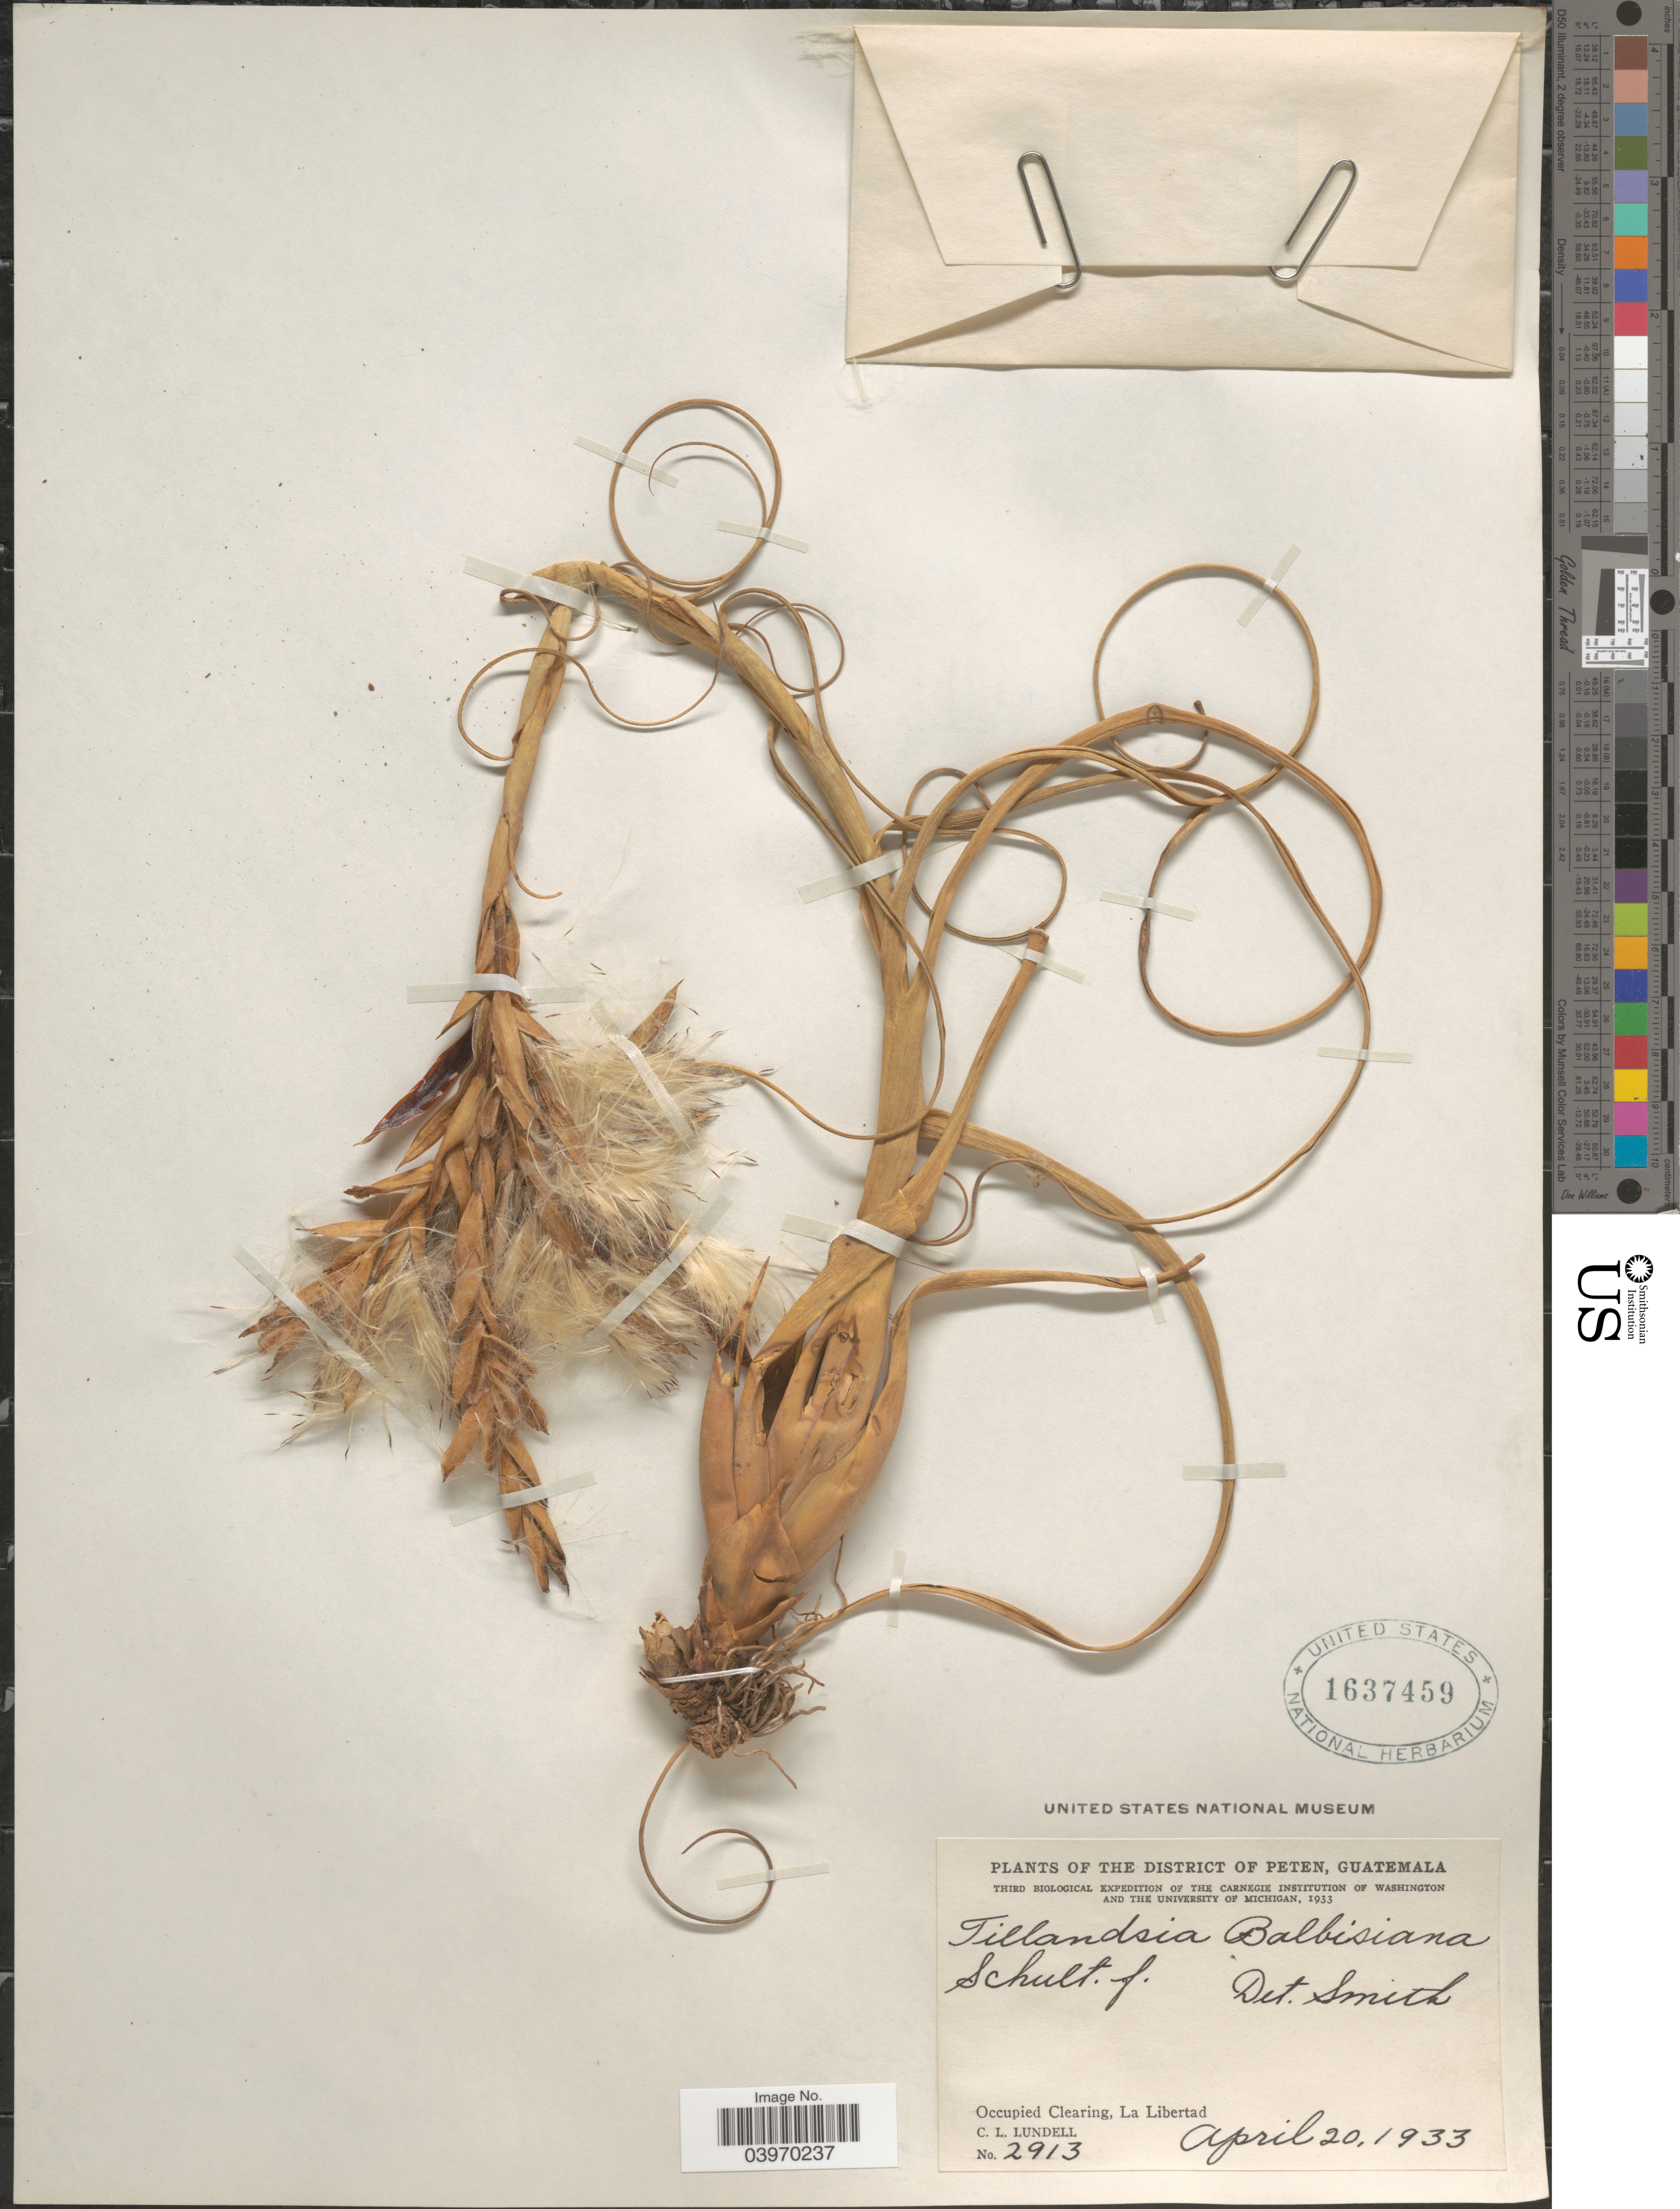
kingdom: Plantae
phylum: Tracheophyta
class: Liliopsida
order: Poales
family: Bromeliaceae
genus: Tillandsia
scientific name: Tillandsia balbisiana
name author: Schult. f.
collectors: C. L. Lundell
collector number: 2913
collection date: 1933-04-20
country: Guatemala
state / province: El Peten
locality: The District of Peten. Occupied Clearing, La Libertad.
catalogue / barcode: US 1637459